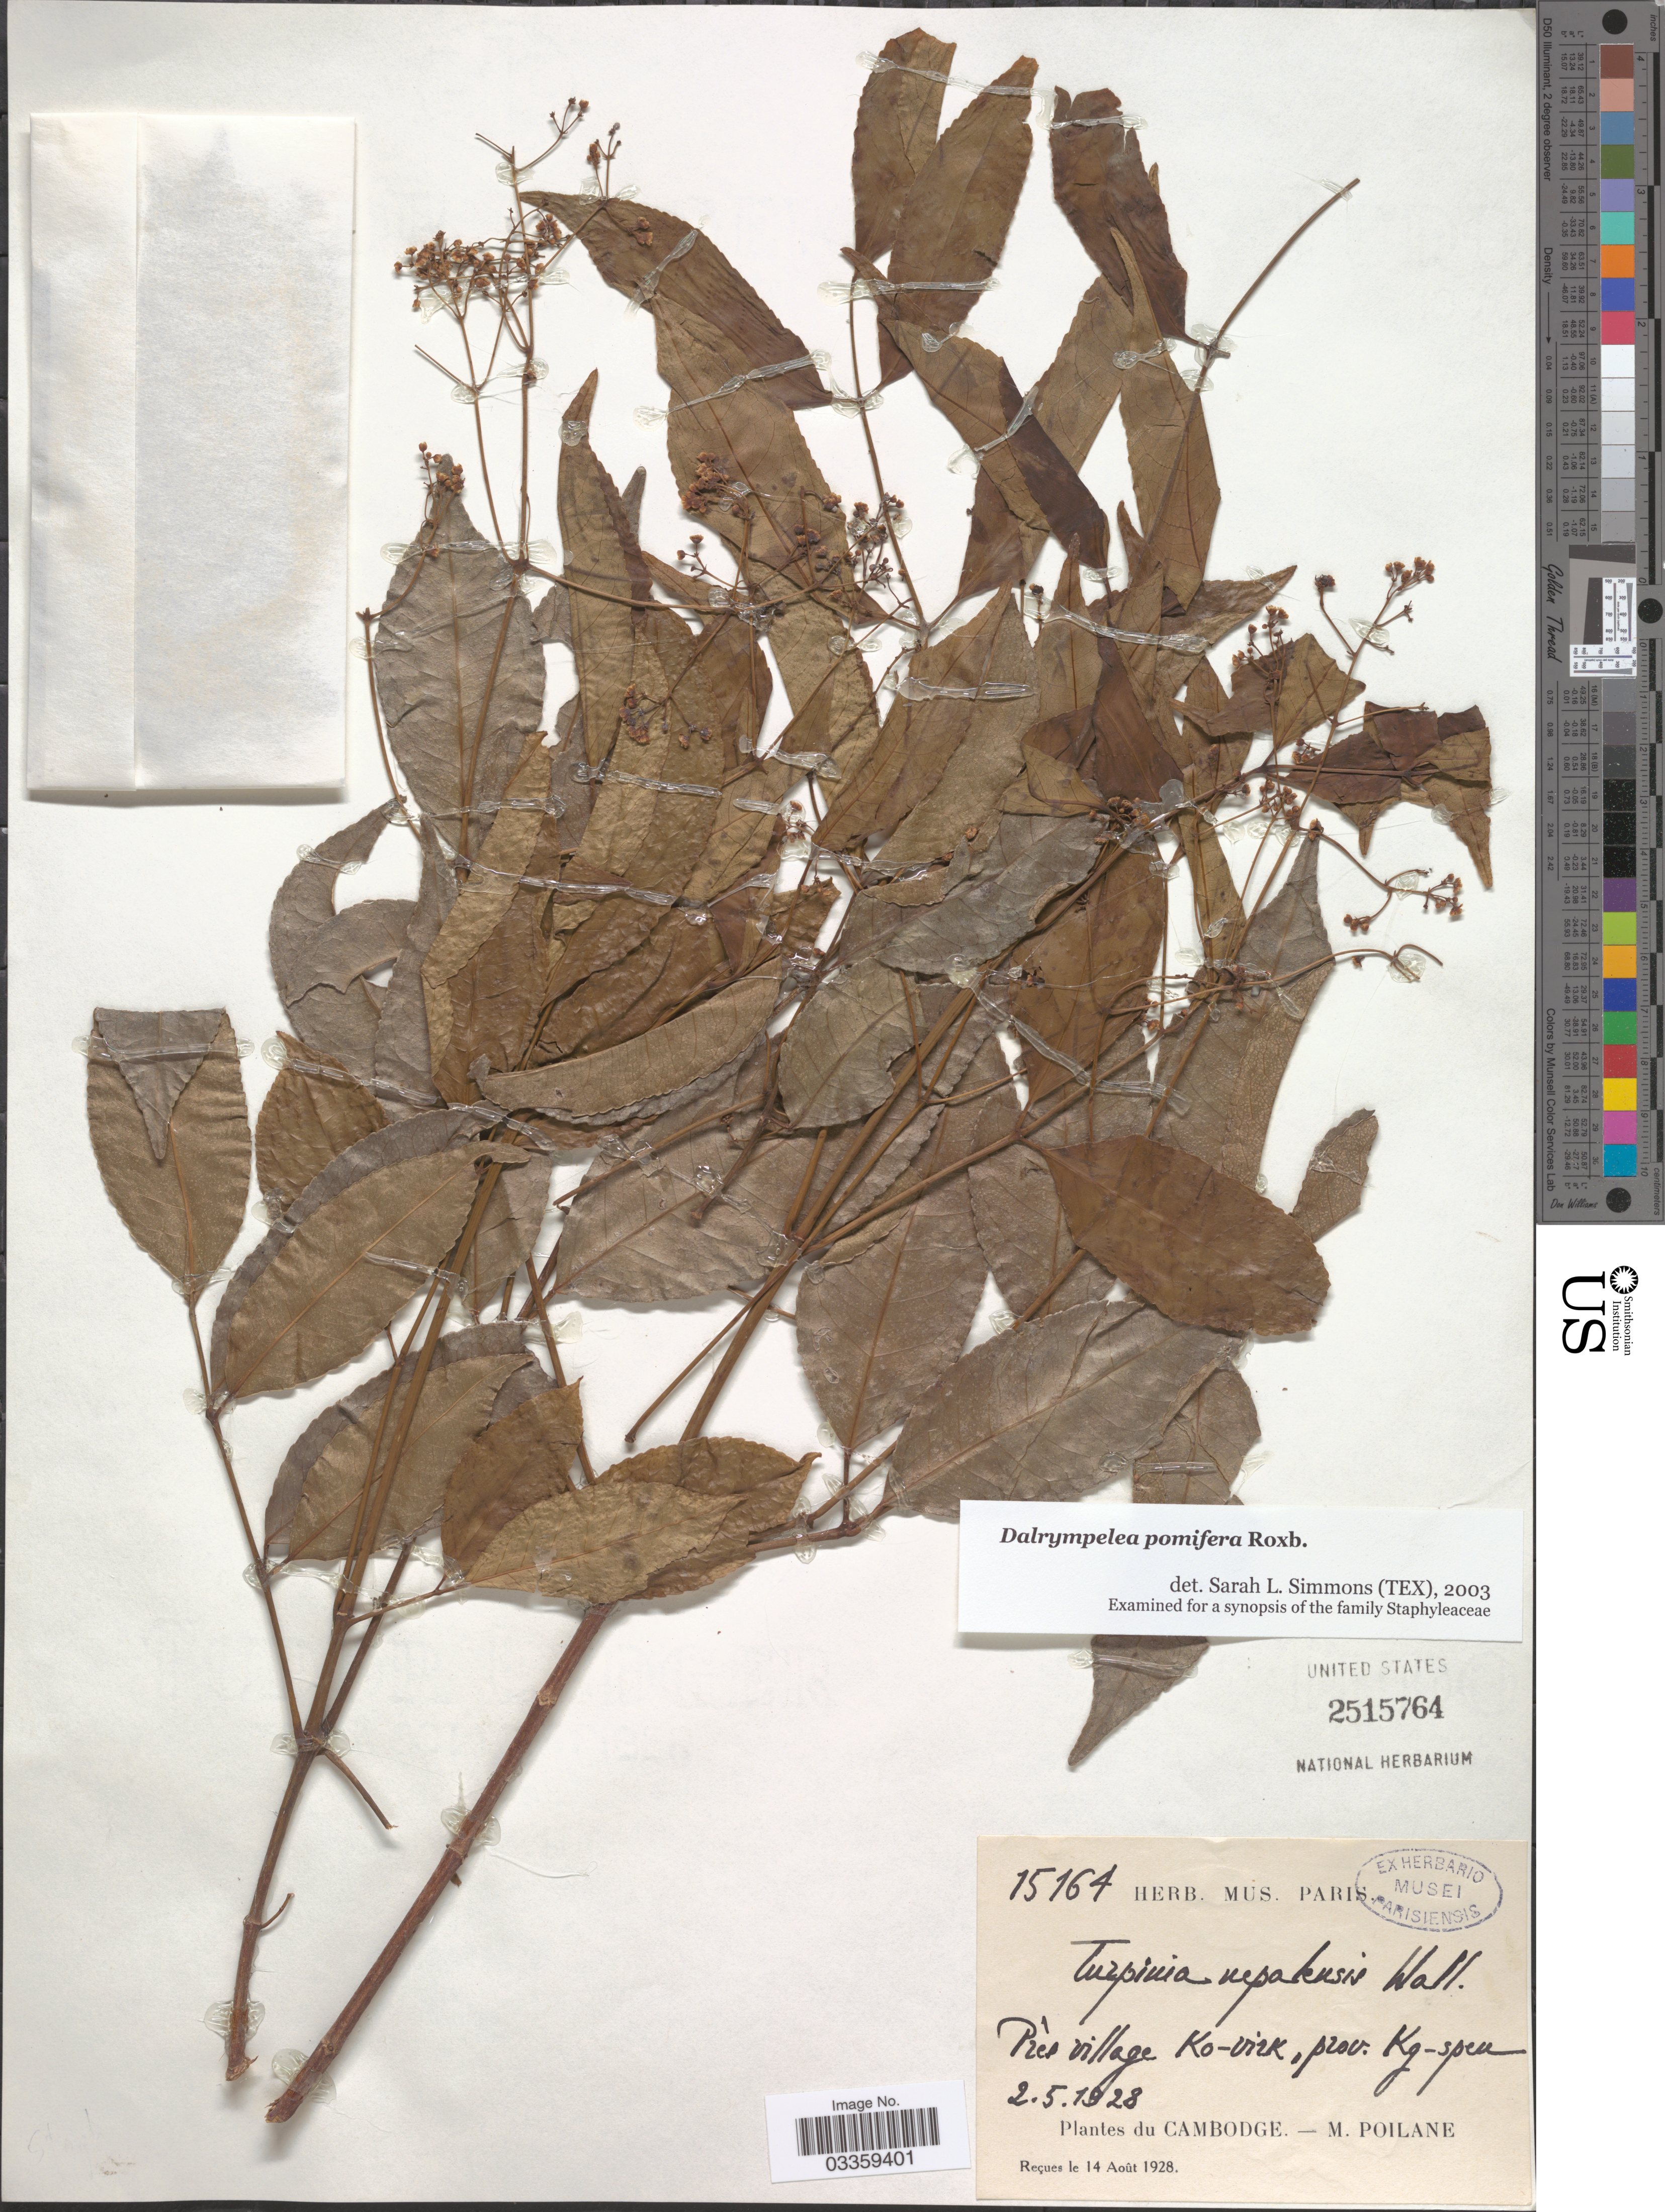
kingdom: Plantae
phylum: Tracheophyta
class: Magnoliopsida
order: Crossosomatales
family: Staphyleaceae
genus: Dalrympelea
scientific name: Dalrympelea pomifera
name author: Roxb.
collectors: M. Poilane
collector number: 15164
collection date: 1928-05-02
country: Cambodia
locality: Près village Ko-virk, prov. Kg-speu. Cambodge.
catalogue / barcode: US 2515764